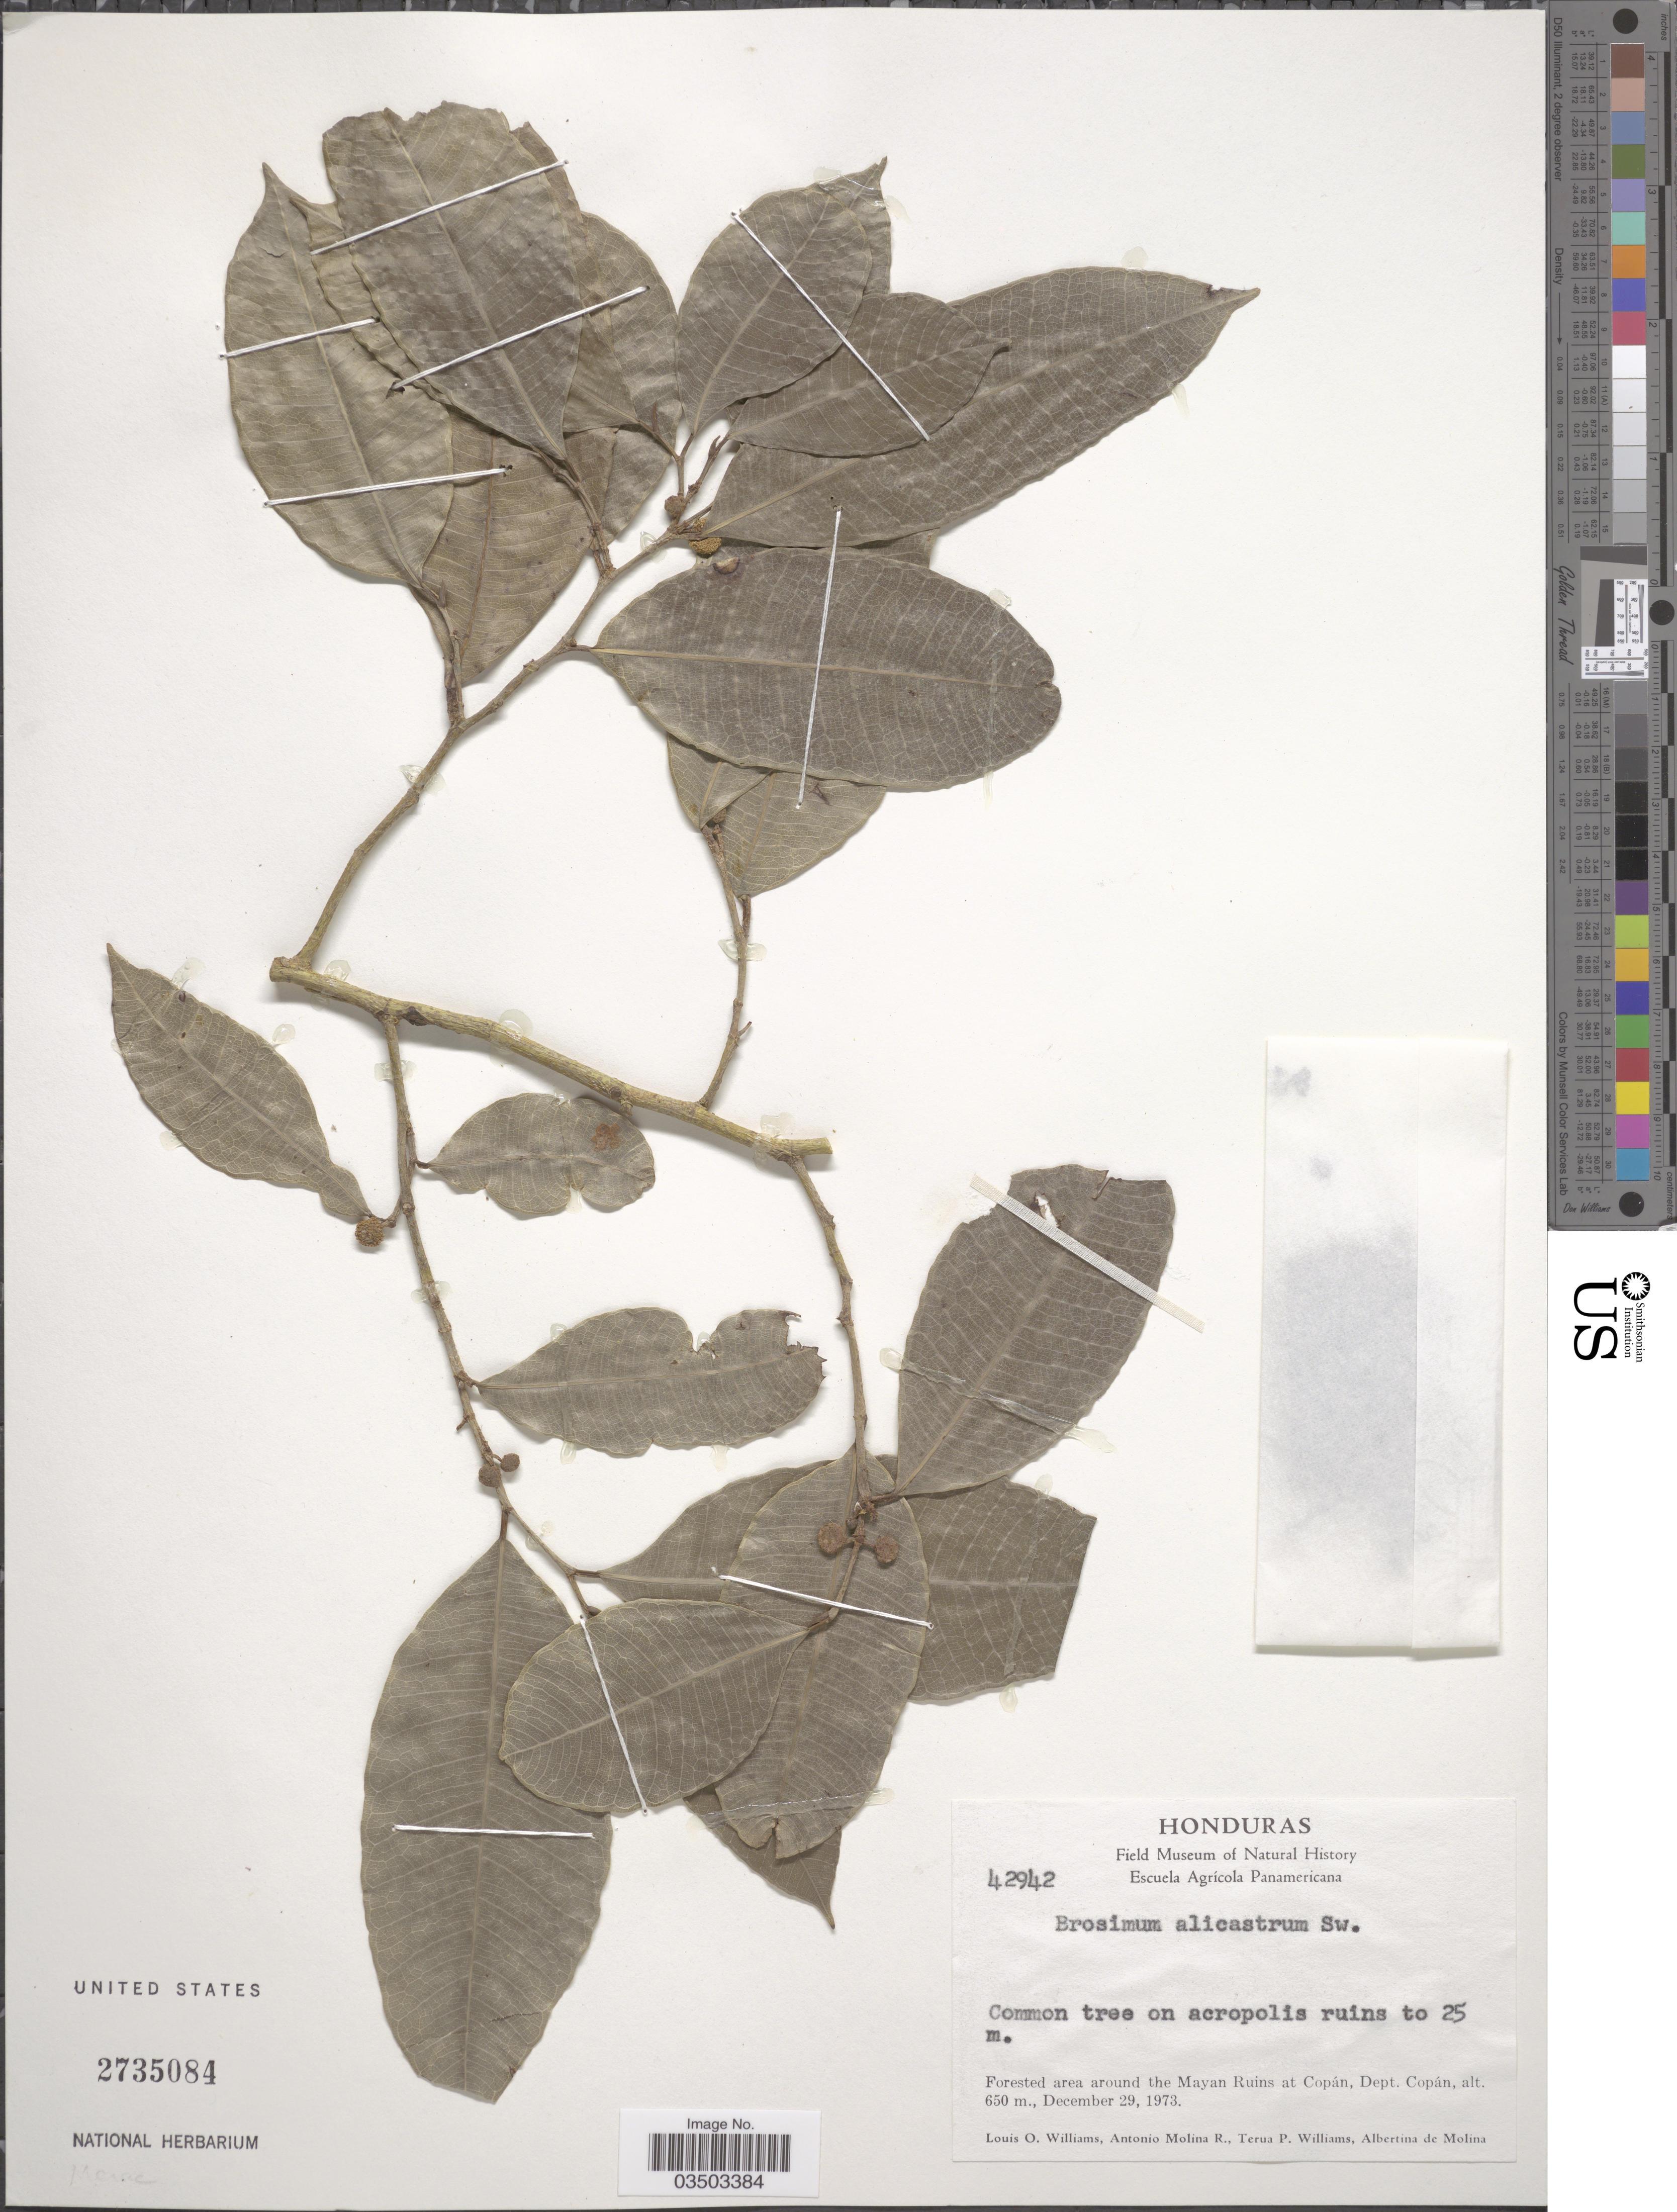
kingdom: Plantae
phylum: Tracheophyta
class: Magnoliopsida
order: Rosales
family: Moraceae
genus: Brosimum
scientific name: Brosimum alicastrum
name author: Sw.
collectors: L. O. Williams, A. Molina R., T. P. Williams & A. R. Molina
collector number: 42942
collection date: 1973-12-29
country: Honduras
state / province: Copan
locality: Forested area around the Mayan Ruins at Copán, Dept. Copán.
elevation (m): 650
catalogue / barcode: US 2735084